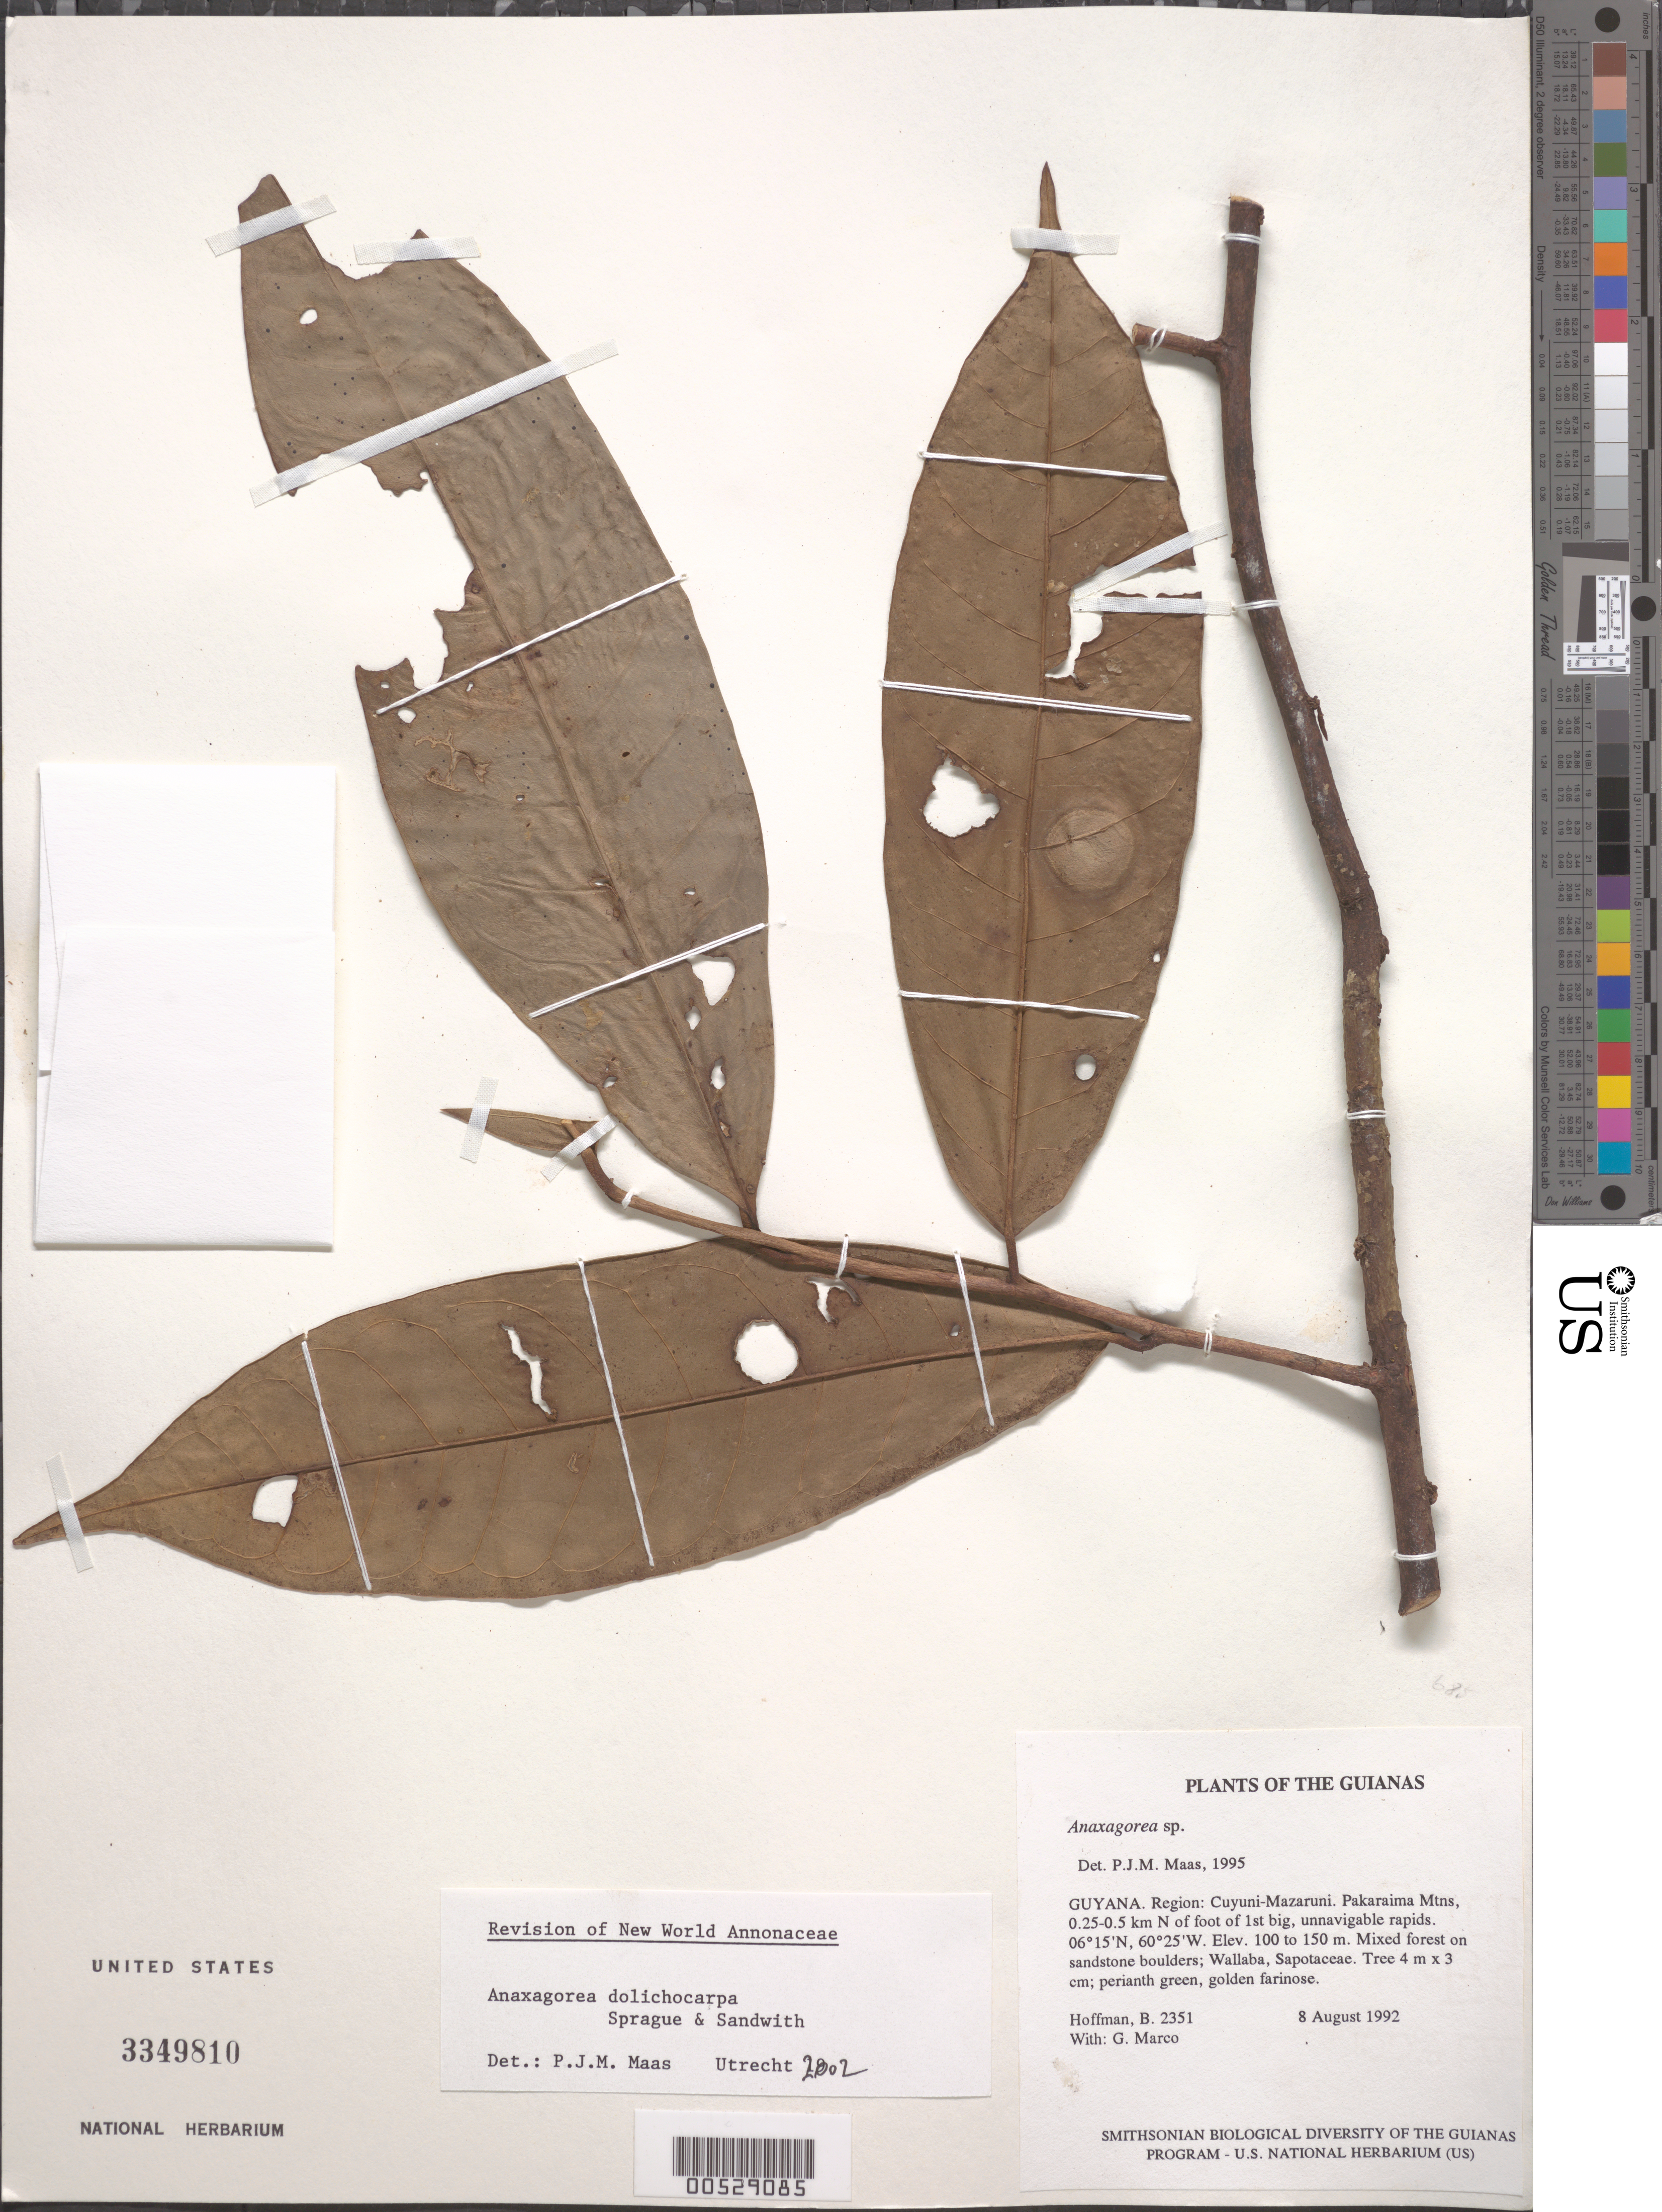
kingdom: Plantae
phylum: Tracheophyta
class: Magnoliopsida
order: Magnoliales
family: Annonaceae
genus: Anaxagorea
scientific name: Anaxagorea dolichocarpa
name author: Sprague & Sandwith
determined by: Maas, Paul J. M.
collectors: B. Hoffman & G. Marco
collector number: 2351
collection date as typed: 8 August 1992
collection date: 1992-08-08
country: Guyana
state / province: Cuyuni-Mazaruni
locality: Pakaraima Mountains, 0.25-0.5 km N of Meamu River, camp at foot of 1st big, unnavigable rapids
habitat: Mixed forest on sandstone boulders; Wallaba, Sapotaceae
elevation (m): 100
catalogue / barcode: US 3349810